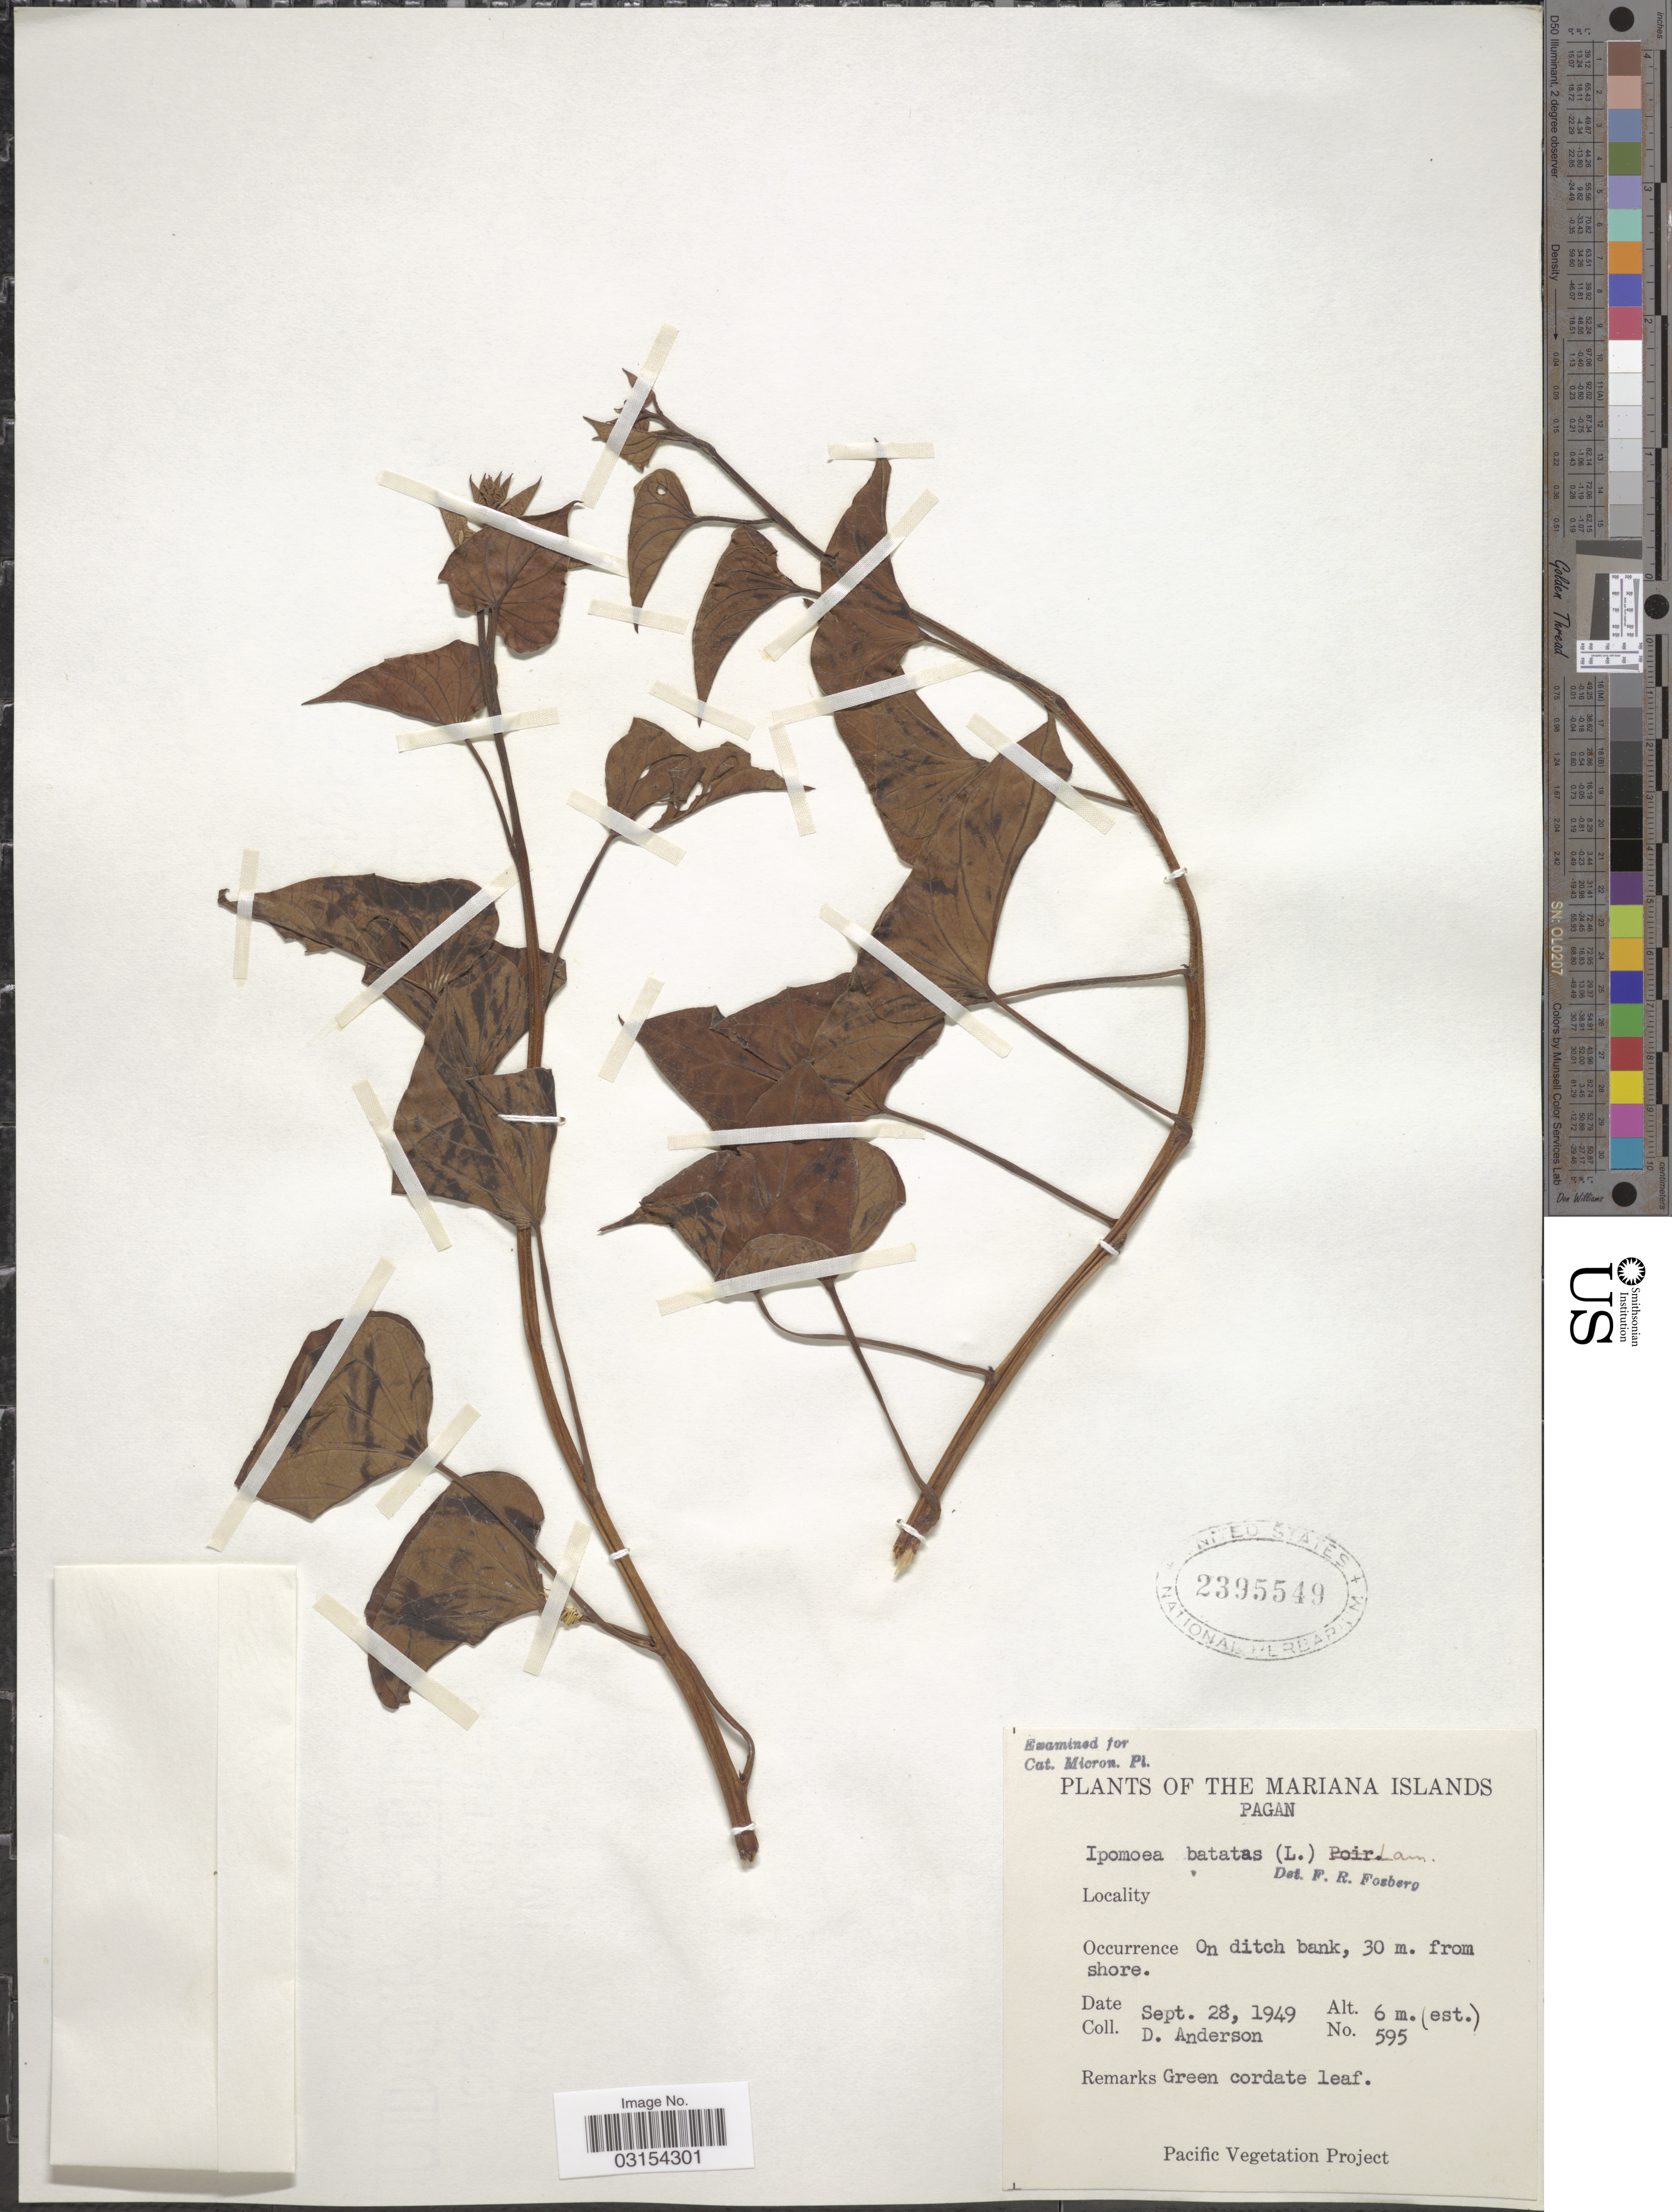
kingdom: Plantae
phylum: Tracheophyta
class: Magnoliopsida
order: Solanales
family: Convolvulaceae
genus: Ipomoea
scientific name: Ipomoea batatas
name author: (L.) Lam.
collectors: D. Anderson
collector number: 595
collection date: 1949-09-28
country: Northern Mariana Islands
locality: The Mariana Islands. Pagan. On ditch bank, 30 m. from shore.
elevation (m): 6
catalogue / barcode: US 2395549